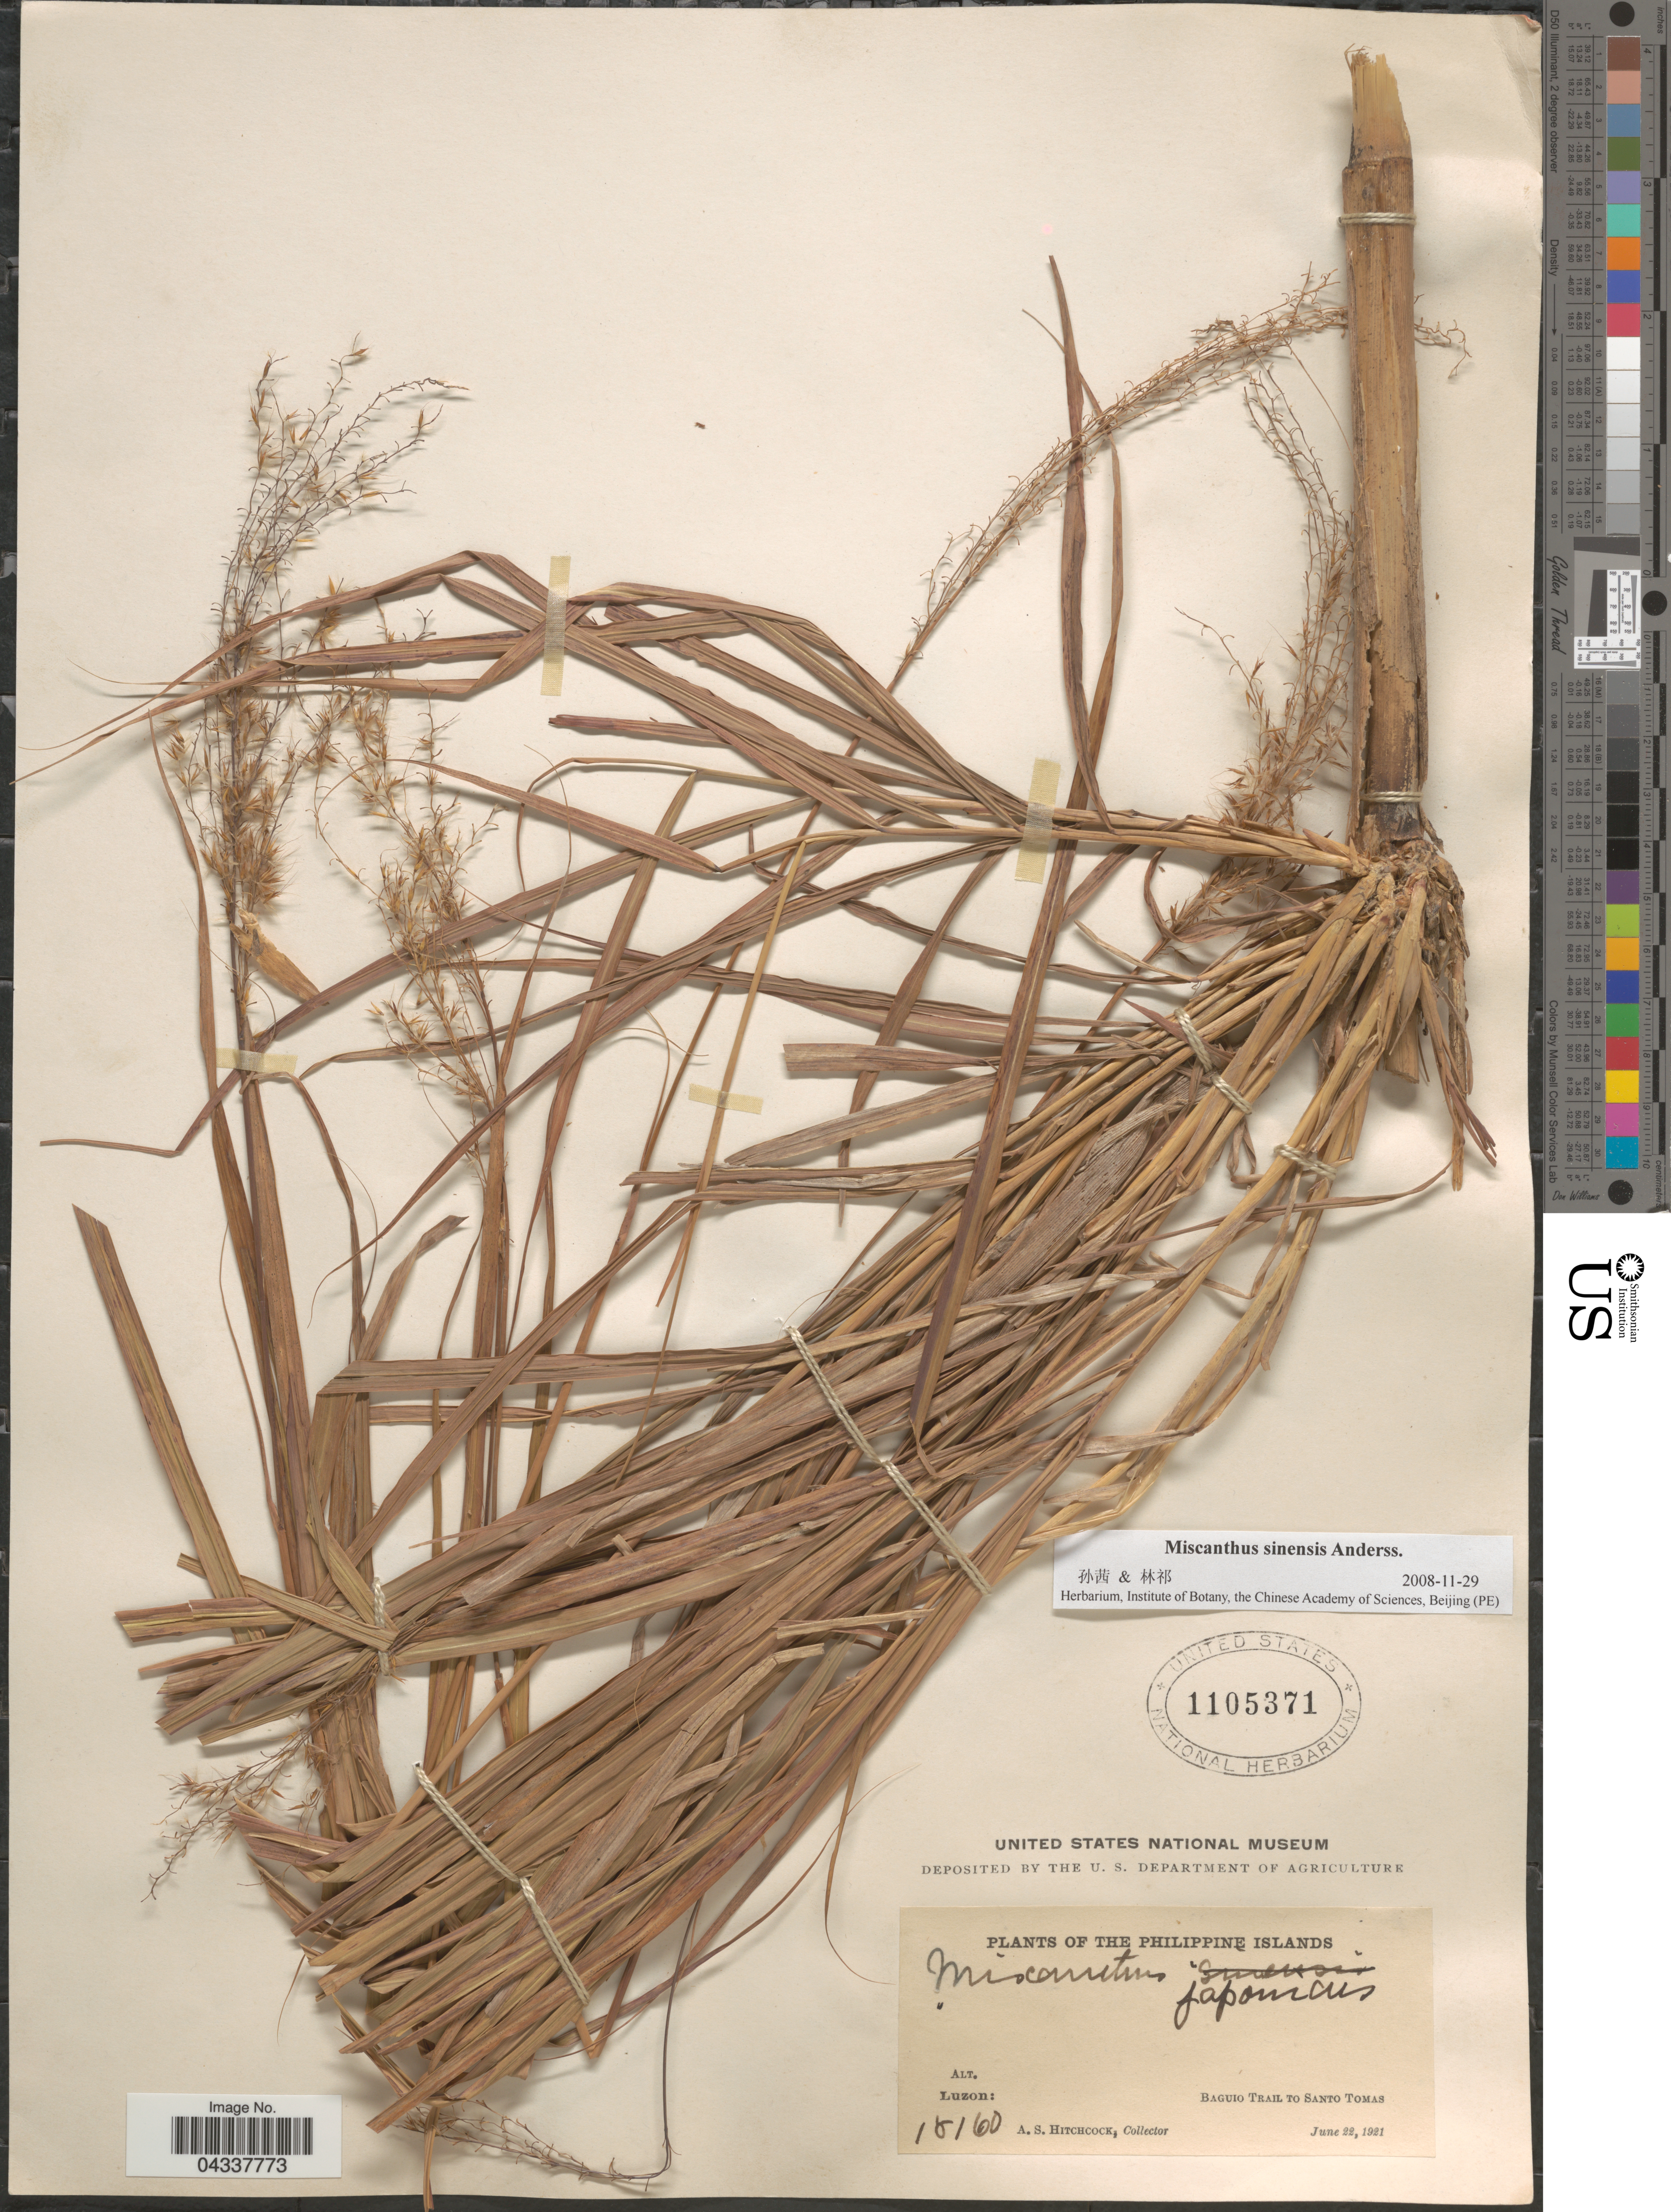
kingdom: Plantae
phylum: Tracheophyta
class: Liliopsida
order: Poales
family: Poaceae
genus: Miscanthus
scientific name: Miscanthus sinensis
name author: Andersson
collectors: A. S. Hitchcock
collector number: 18160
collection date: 1921-06-22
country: Philippines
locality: Philippine Islands. Luzon: Baguio Trail to Santo Tomas.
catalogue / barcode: US 1105371